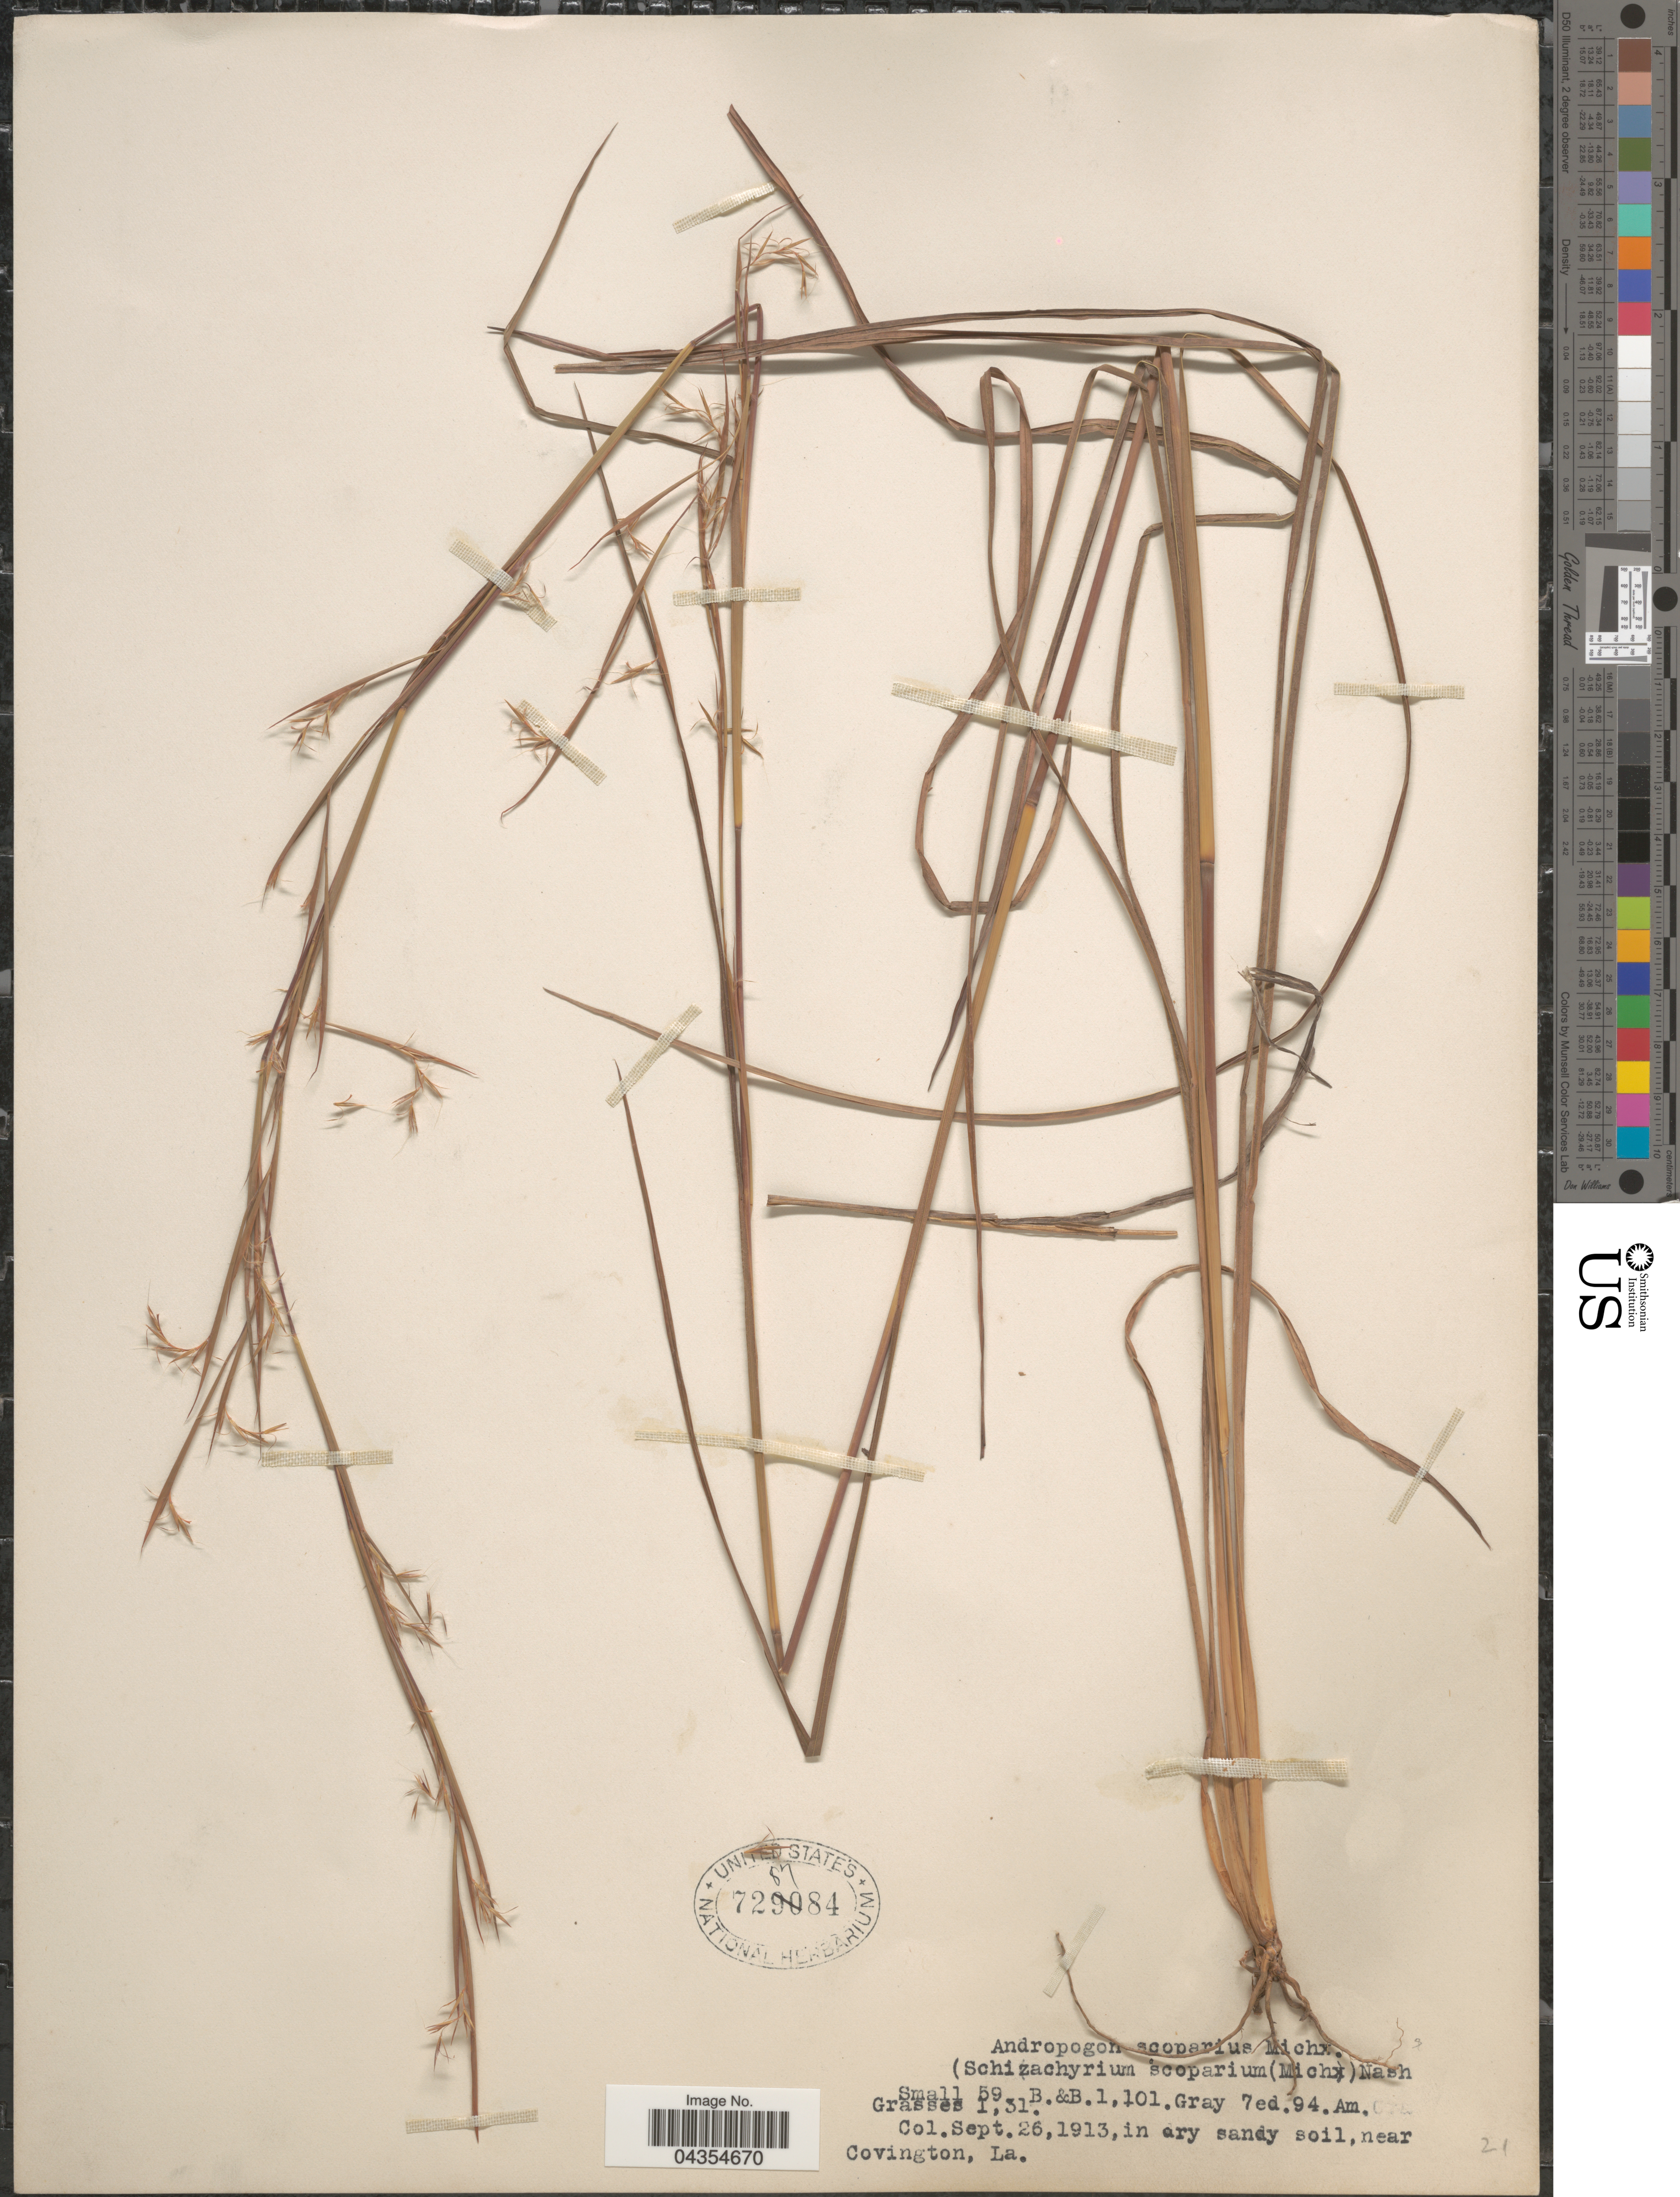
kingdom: Plantae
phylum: Tracheophyta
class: Liliopsida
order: Poales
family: Poaceae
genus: Schizachyrium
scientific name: Schizachyrium scoparium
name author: (Michx.) Nash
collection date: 1913-09-26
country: United States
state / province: Louisiana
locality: Near Covington.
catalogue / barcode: US 728784